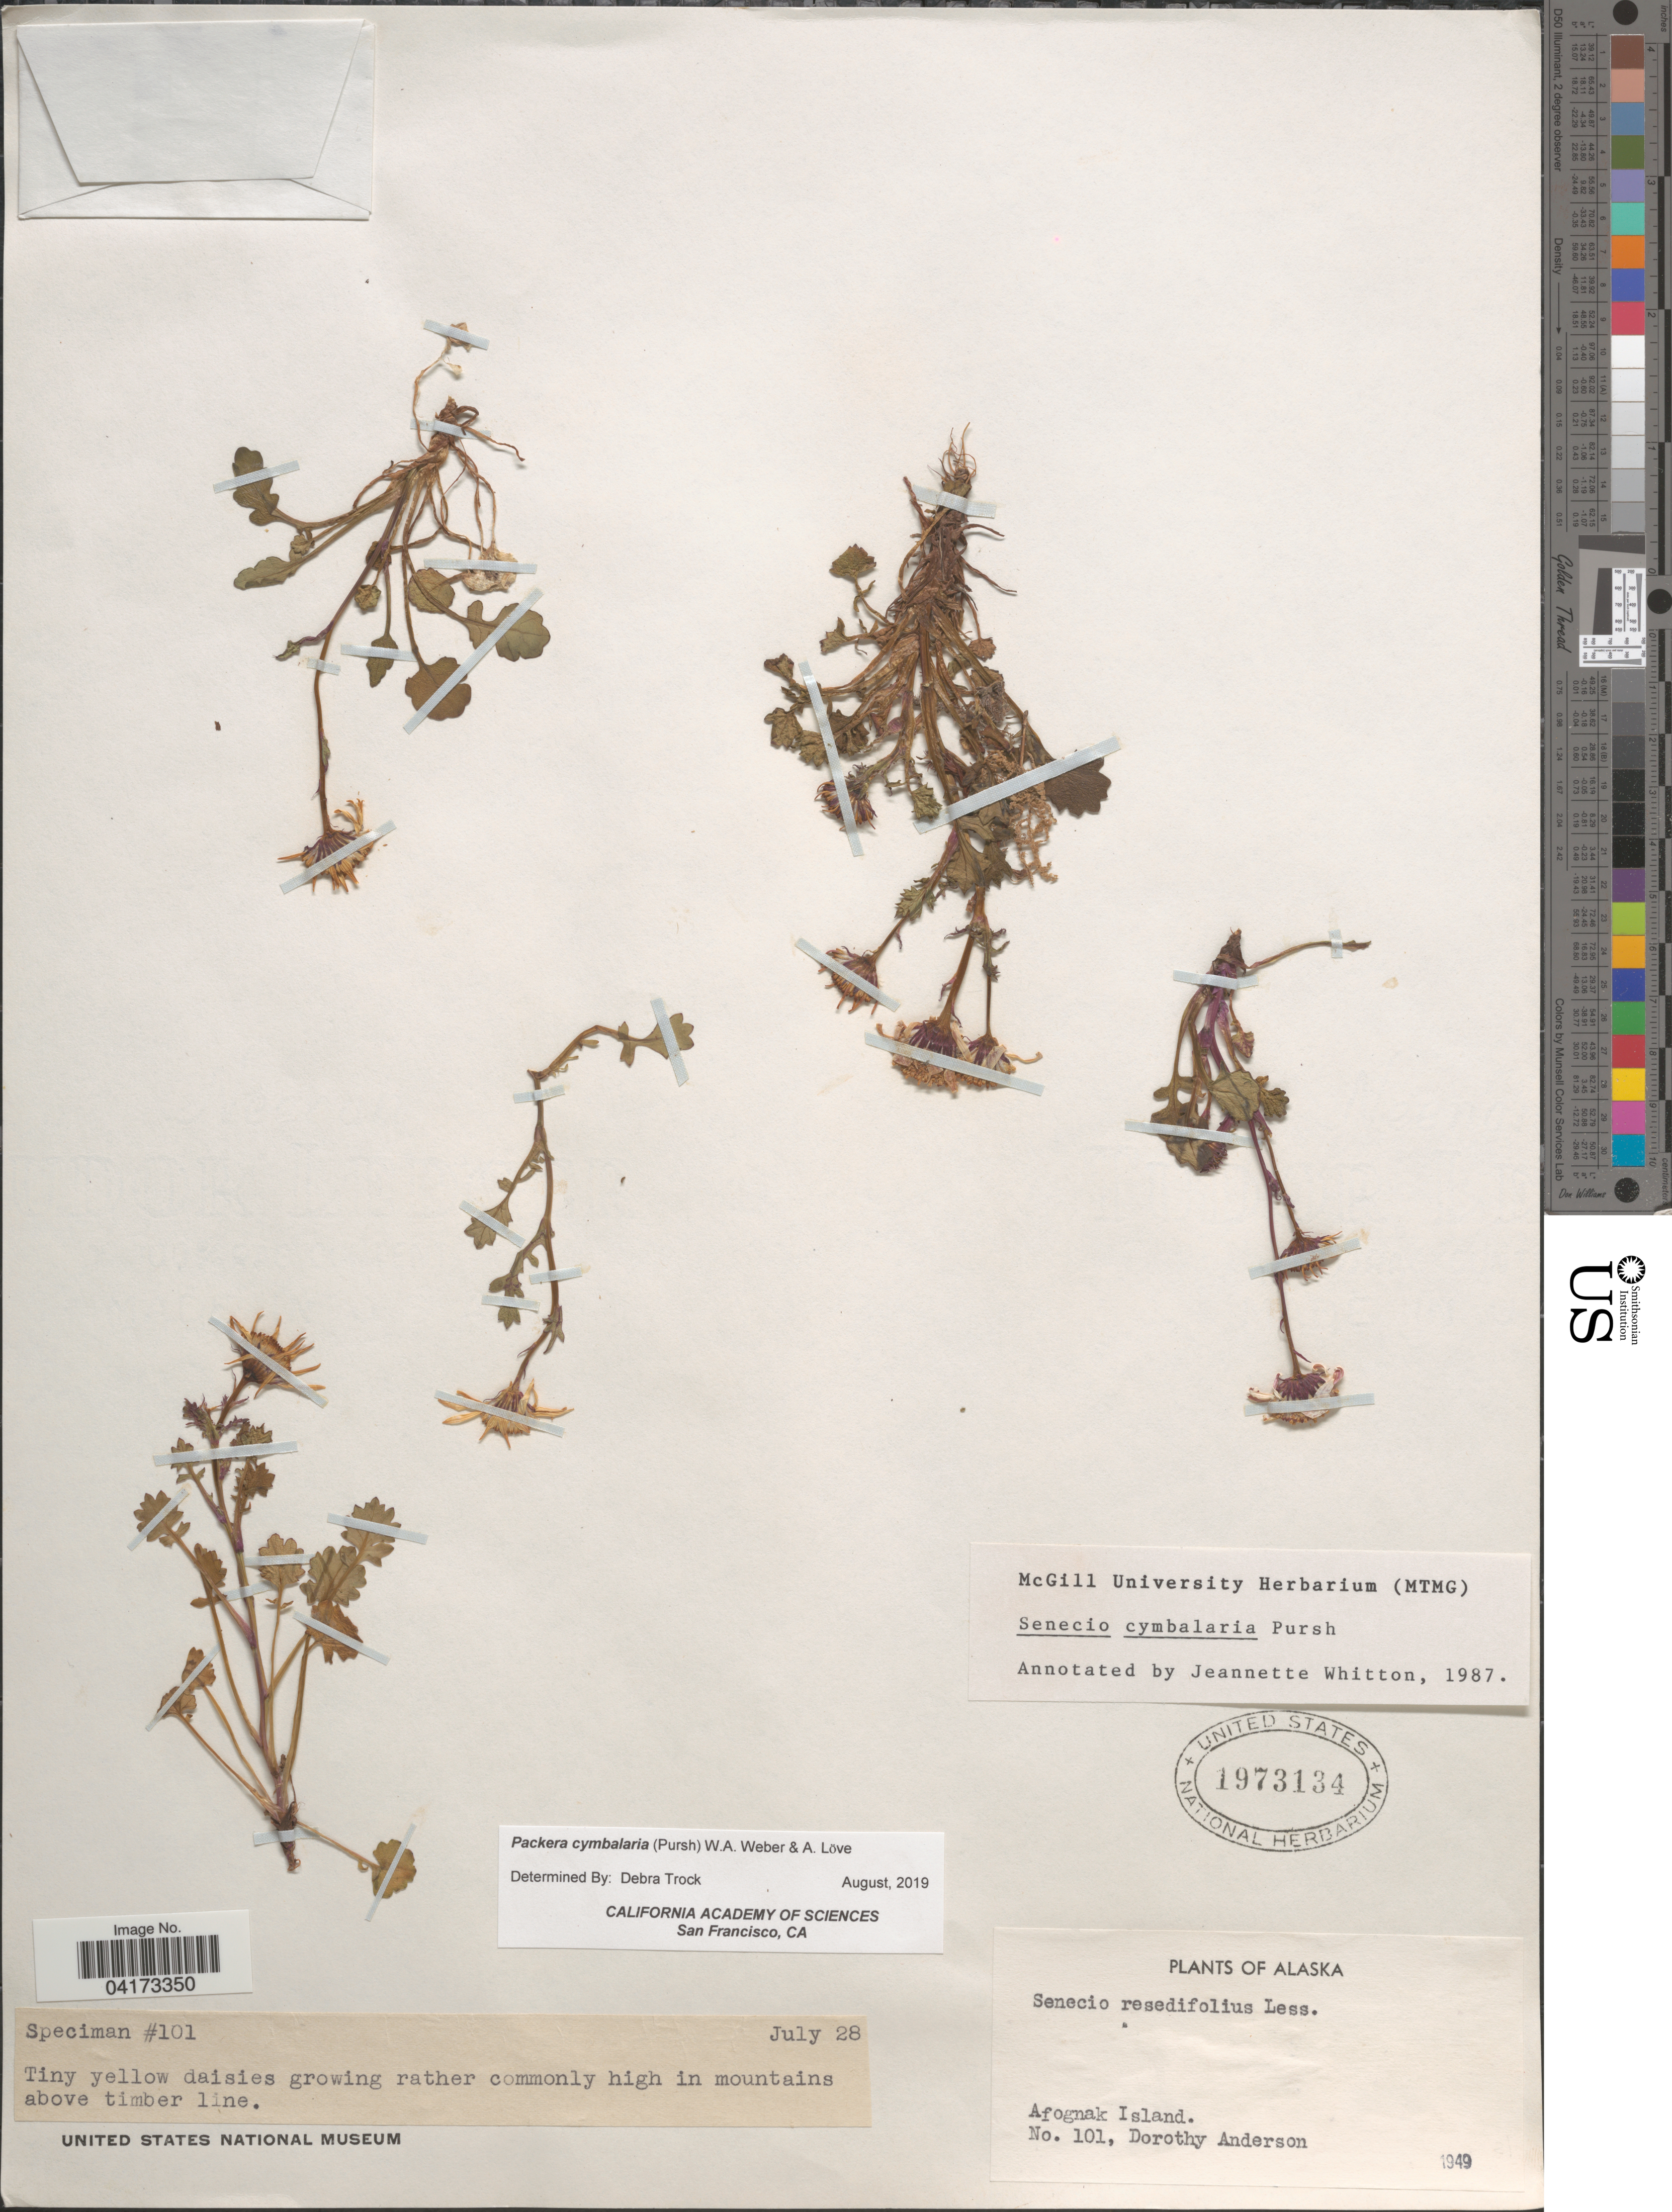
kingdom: Plantae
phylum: Tracheophyta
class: Magnoliopsida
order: Asterales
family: Asteraceae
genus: Packera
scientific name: Packera cymbalaria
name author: (Pursh) W.A. Weber & Á. Löve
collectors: D. Anderson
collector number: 101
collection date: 1949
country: United States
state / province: Alaska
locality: Afognak Island.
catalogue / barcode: US 1973134